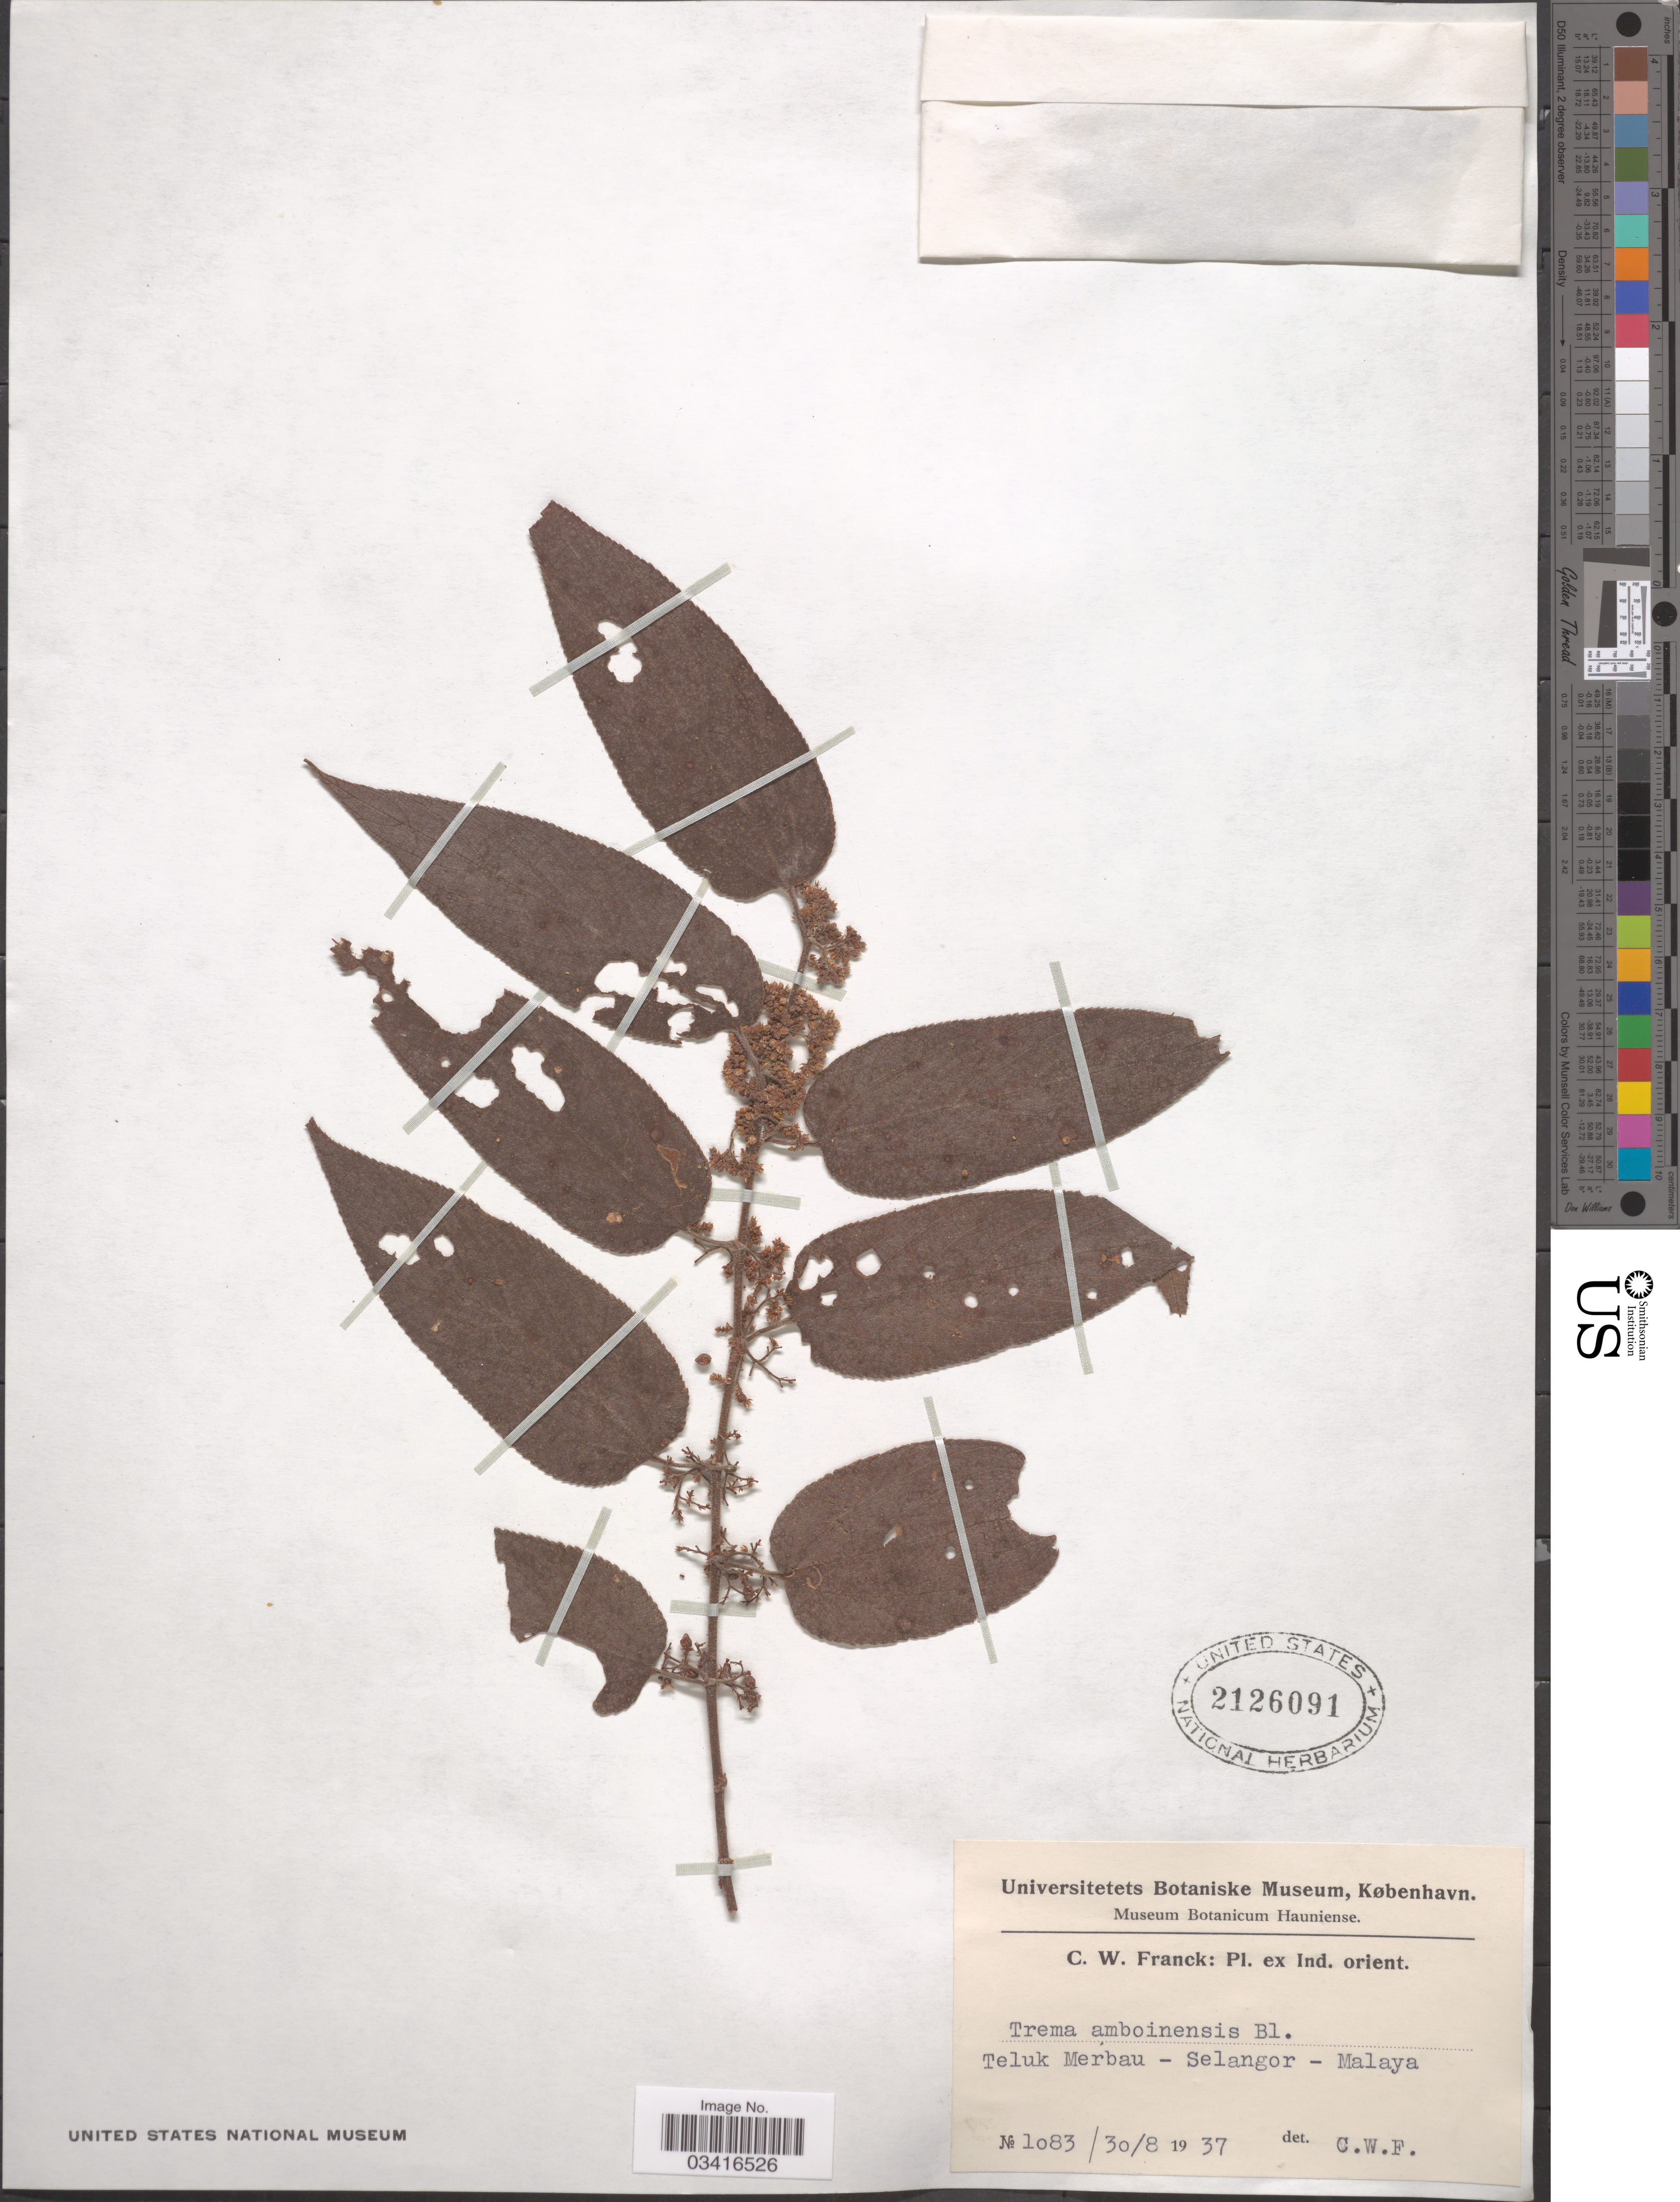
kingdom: Plantae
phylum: Tracheophyta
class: Magnoliopsida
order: Rosales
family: Cannabaceae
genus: Trema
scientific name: Trema orientale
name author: (L.) Blume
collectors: C. Franck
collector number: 1083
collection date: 1937-08-30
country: Malaysia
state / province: Selangor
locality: Teluk Merbau - Malaya.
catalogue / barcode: US 2126091